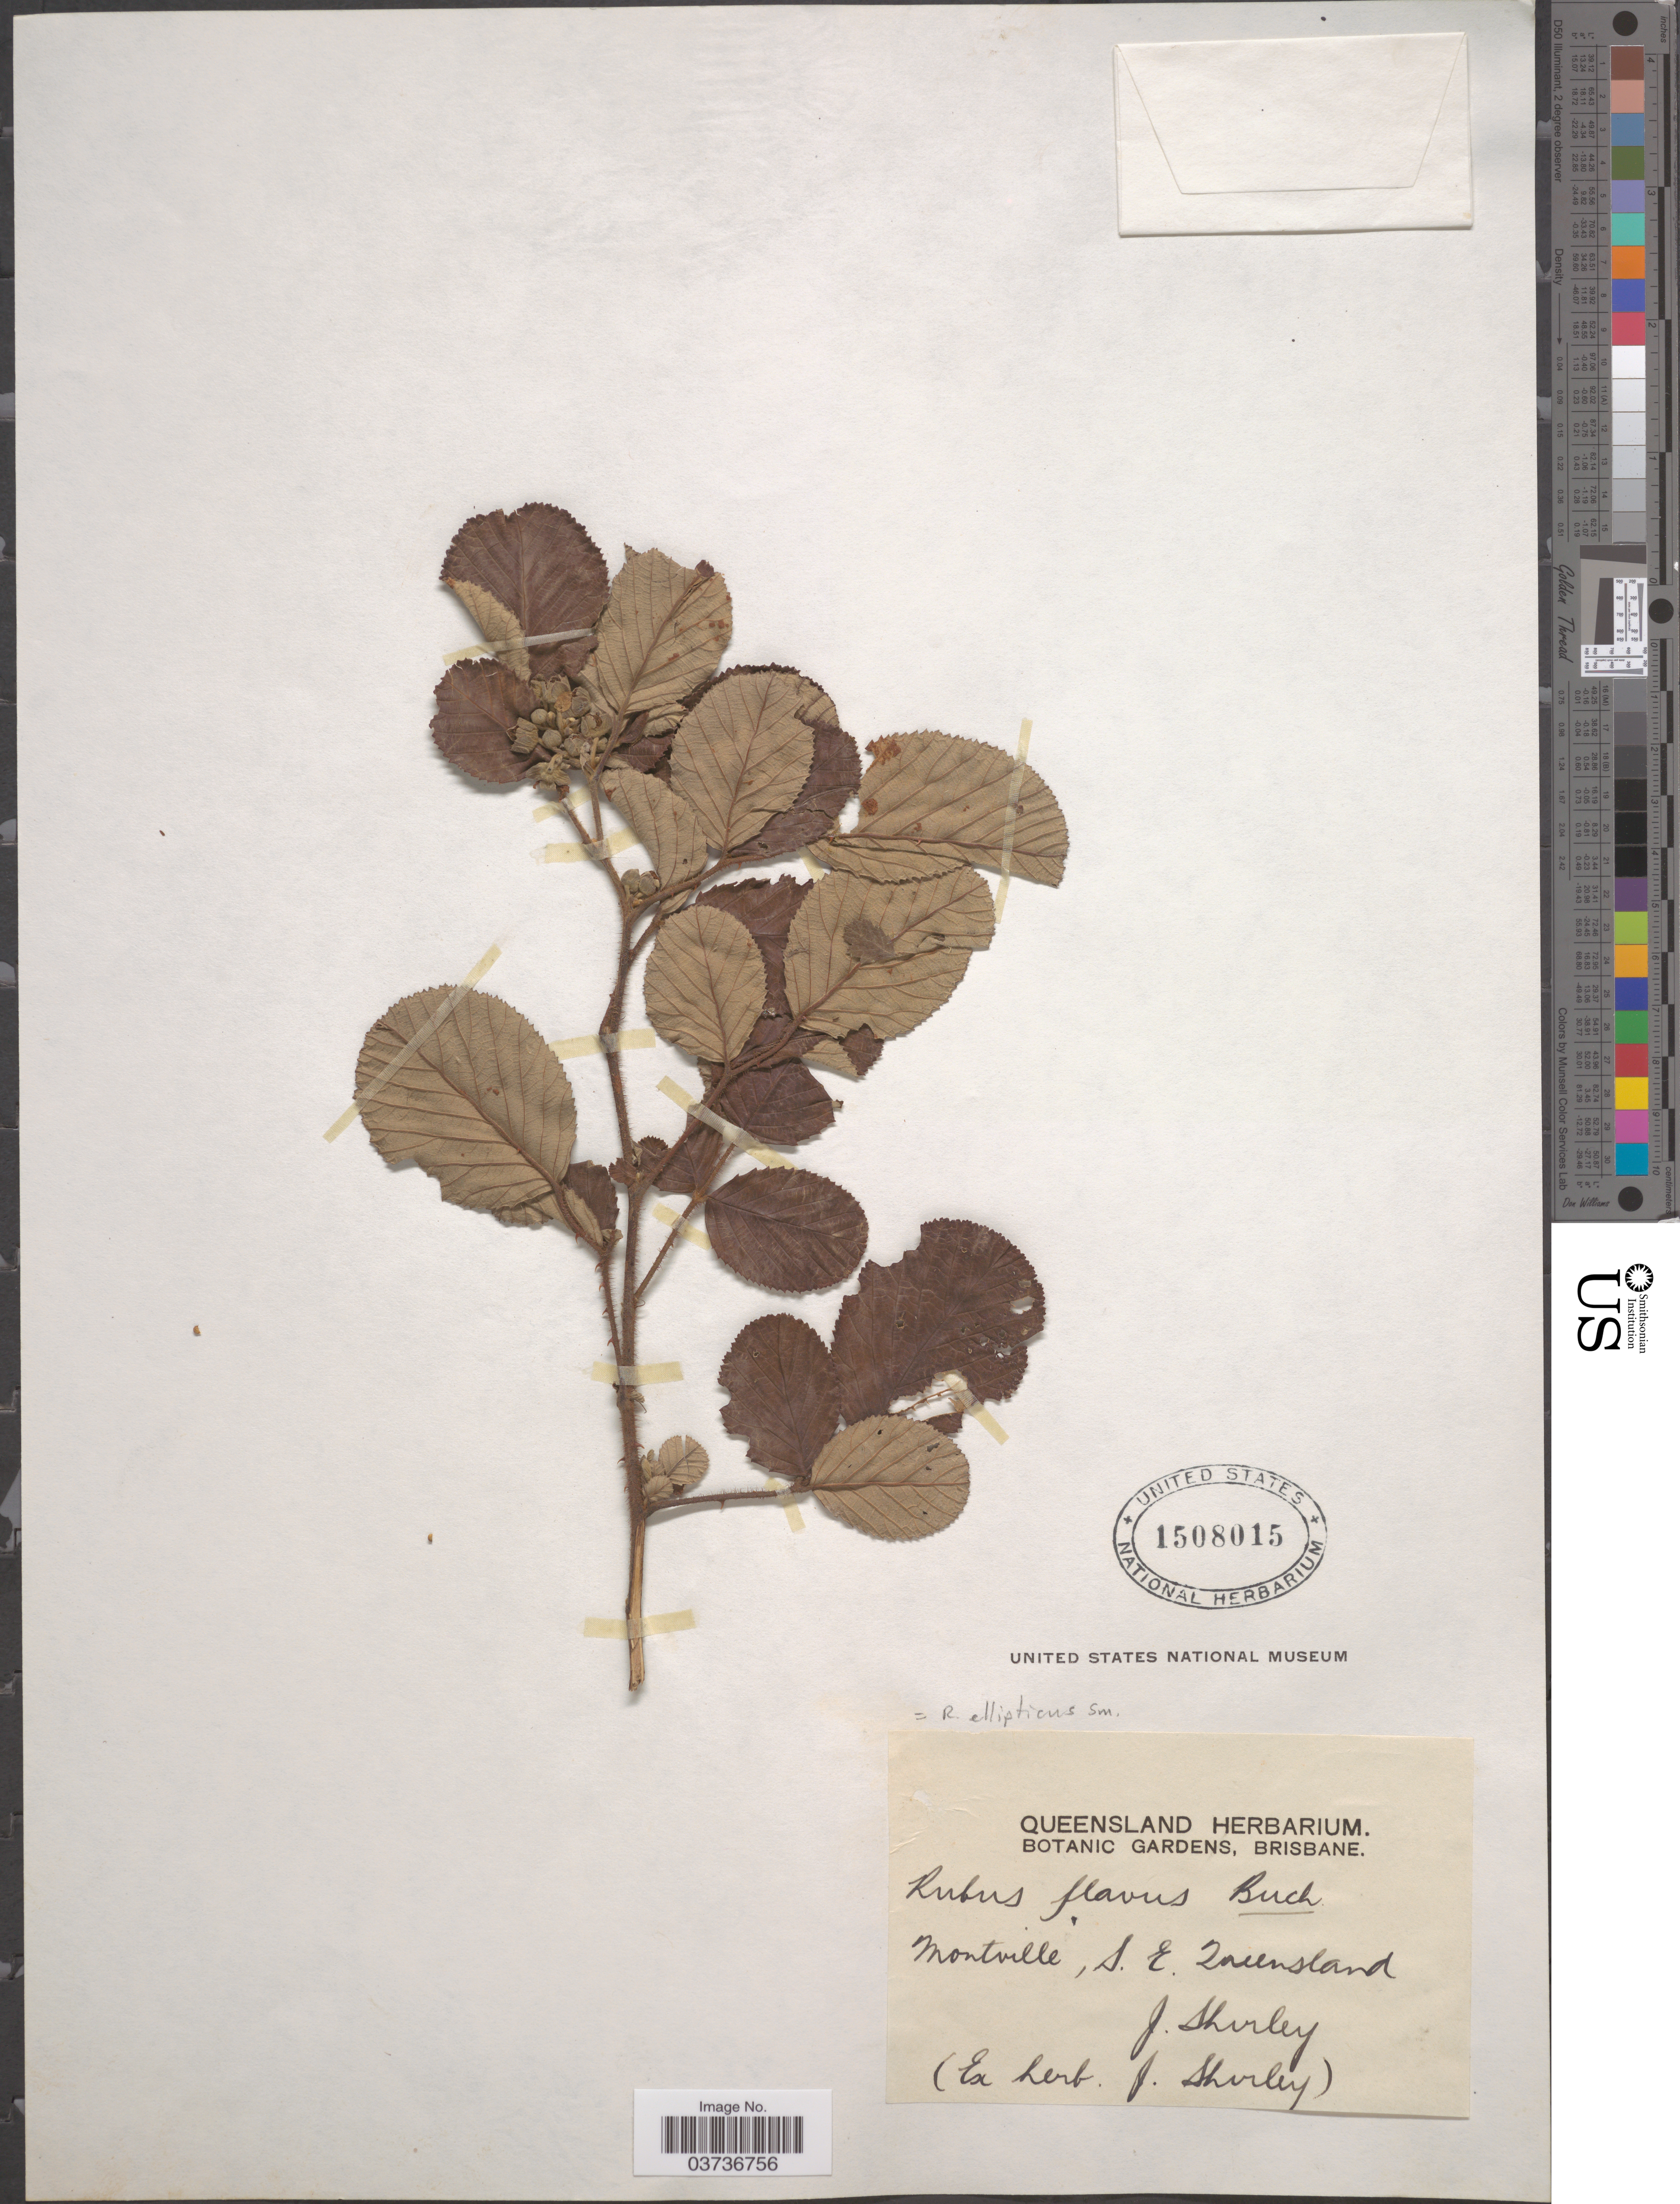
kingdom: Plantae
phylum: Tracheophyta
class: Magnoliopsida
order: Rosales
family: Rosaceae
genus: Rubus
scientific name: Rubus ellipticus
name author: Sm.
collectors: J. Shirley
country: Australia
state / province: Queensland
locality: Montville, S.E.Queensland.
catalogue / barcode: US 1508015